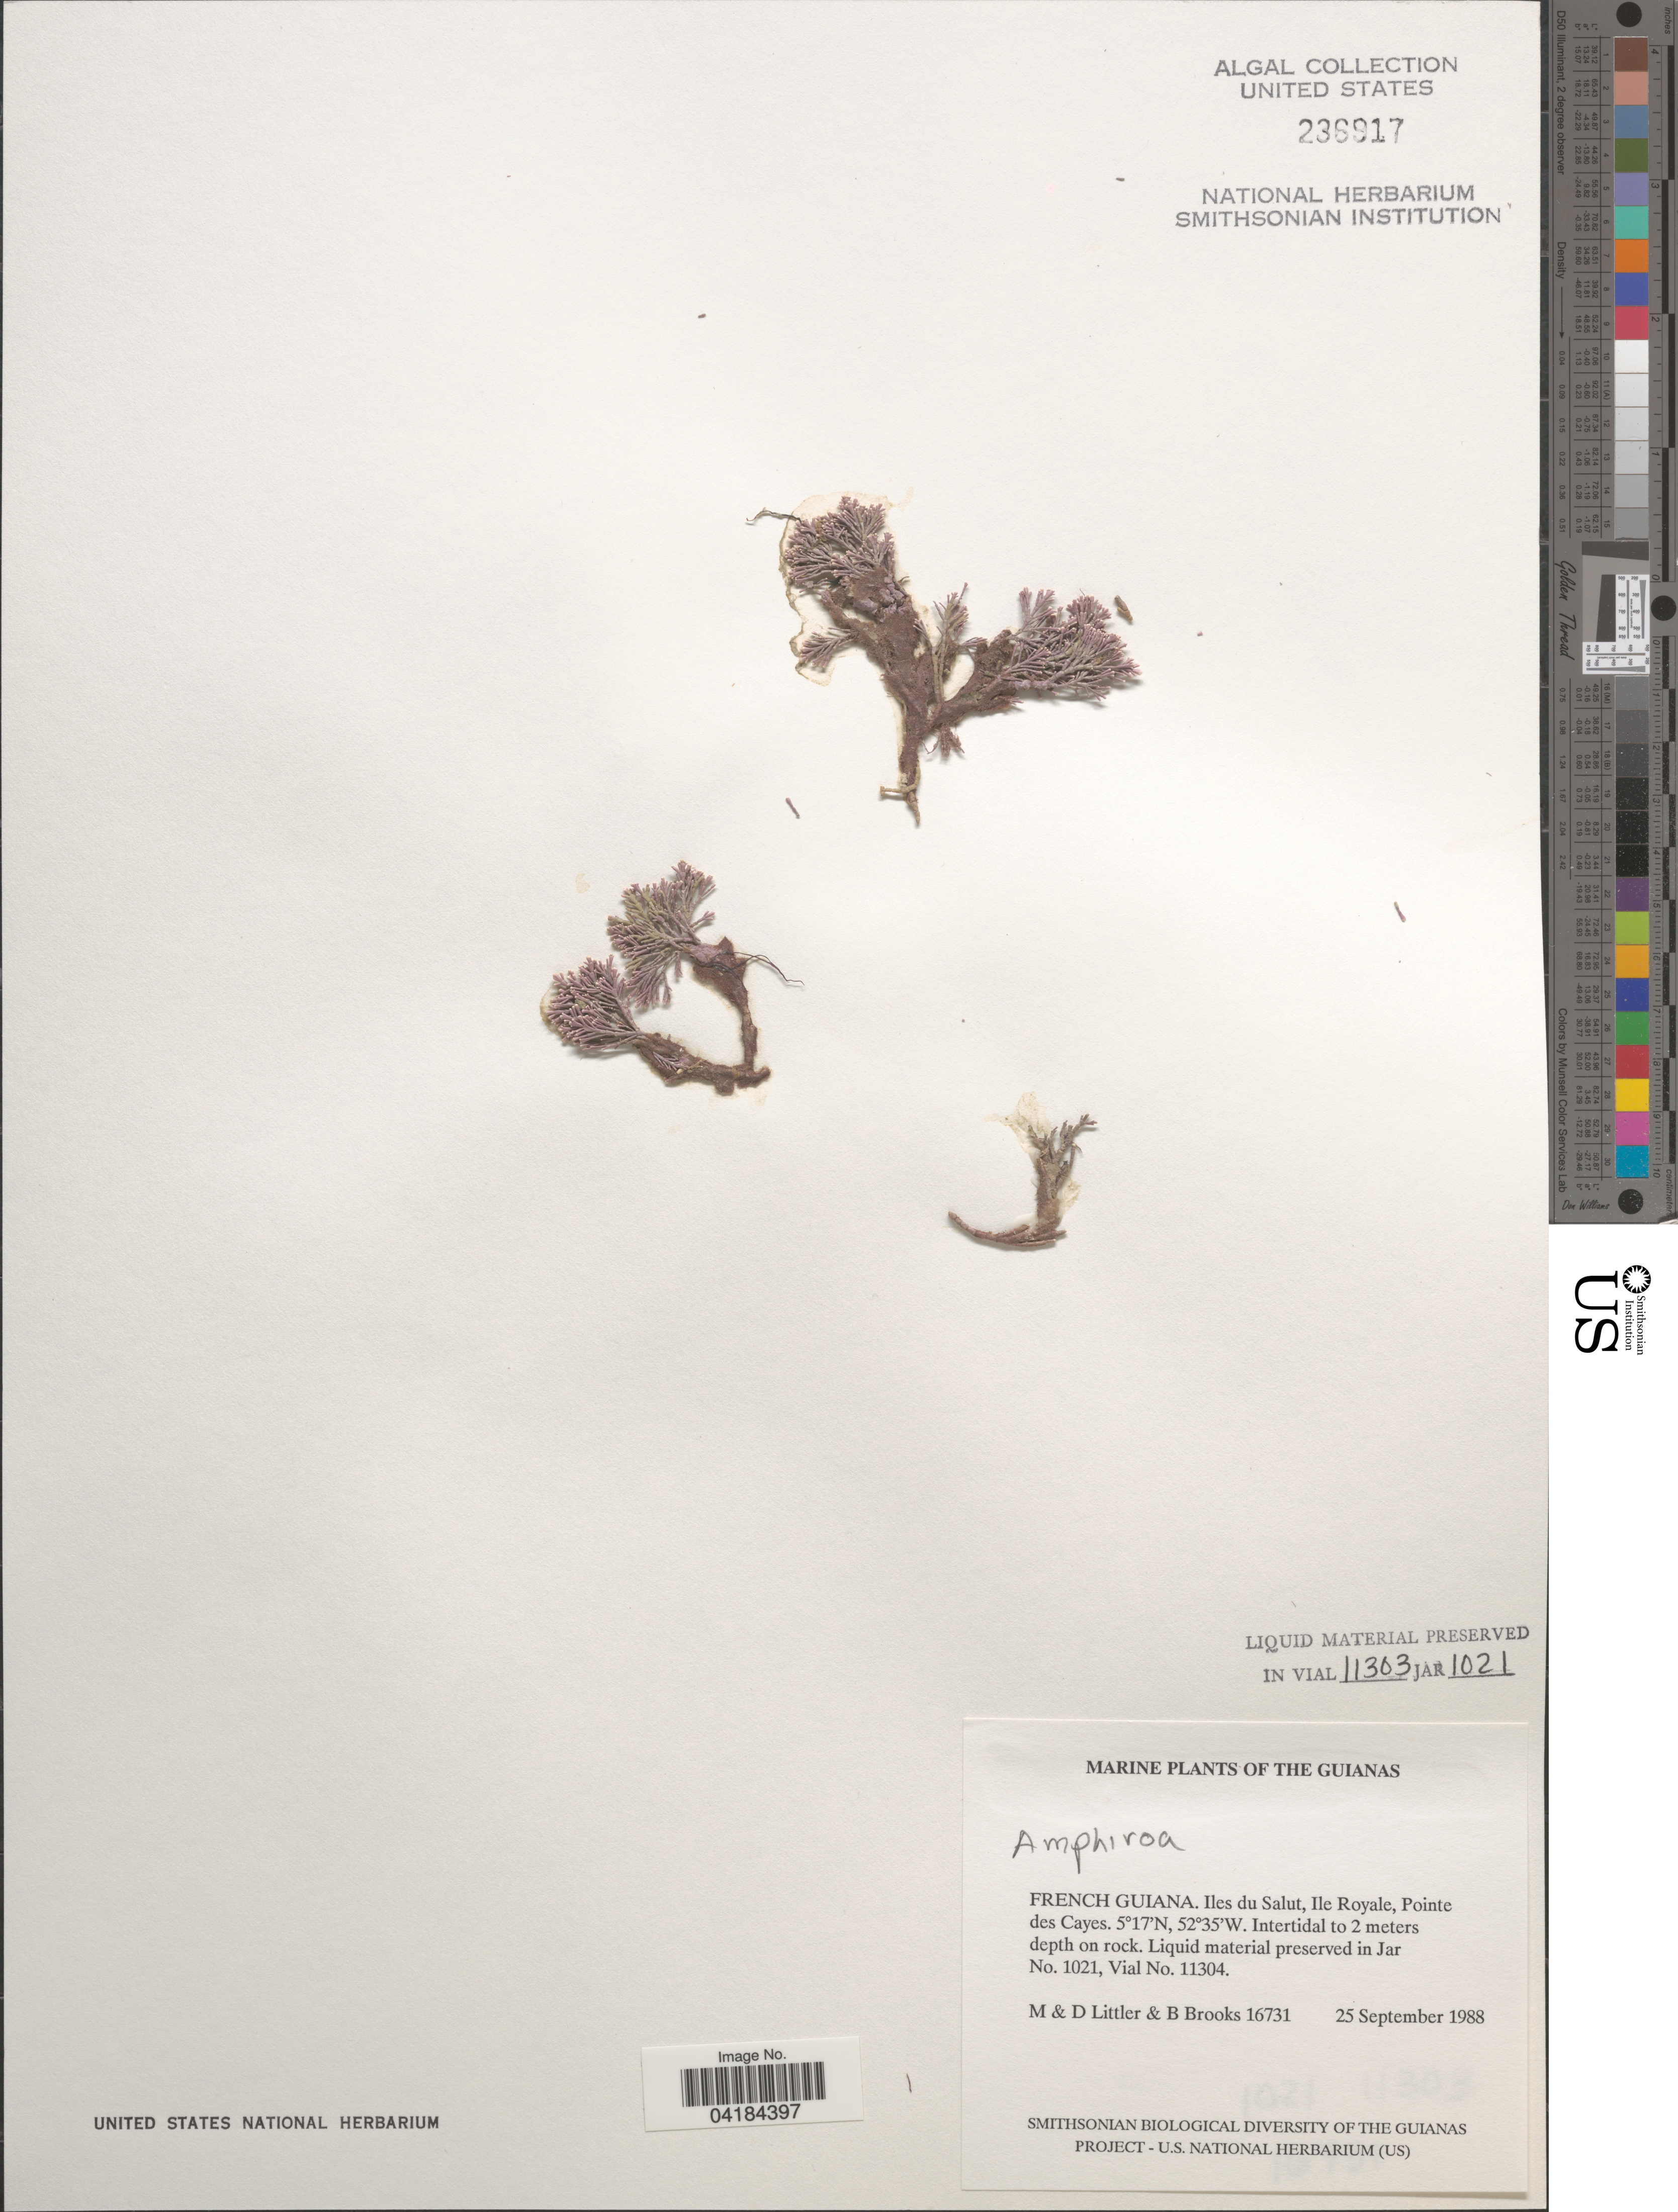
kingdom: Plantae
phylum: Rhodophyta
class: Florideophyceae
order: Corallinales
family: Lithophyllaceae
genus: Amphiroa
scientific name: Amphiroa sp.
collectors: M. Littler, D. S. Littler & B. Brooks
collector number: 16731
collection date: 1988-09-25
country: French Guiana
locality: The Guianas. Iles du Salut, Ile Royale, Pointe des Cayes.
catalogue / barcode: US 236917